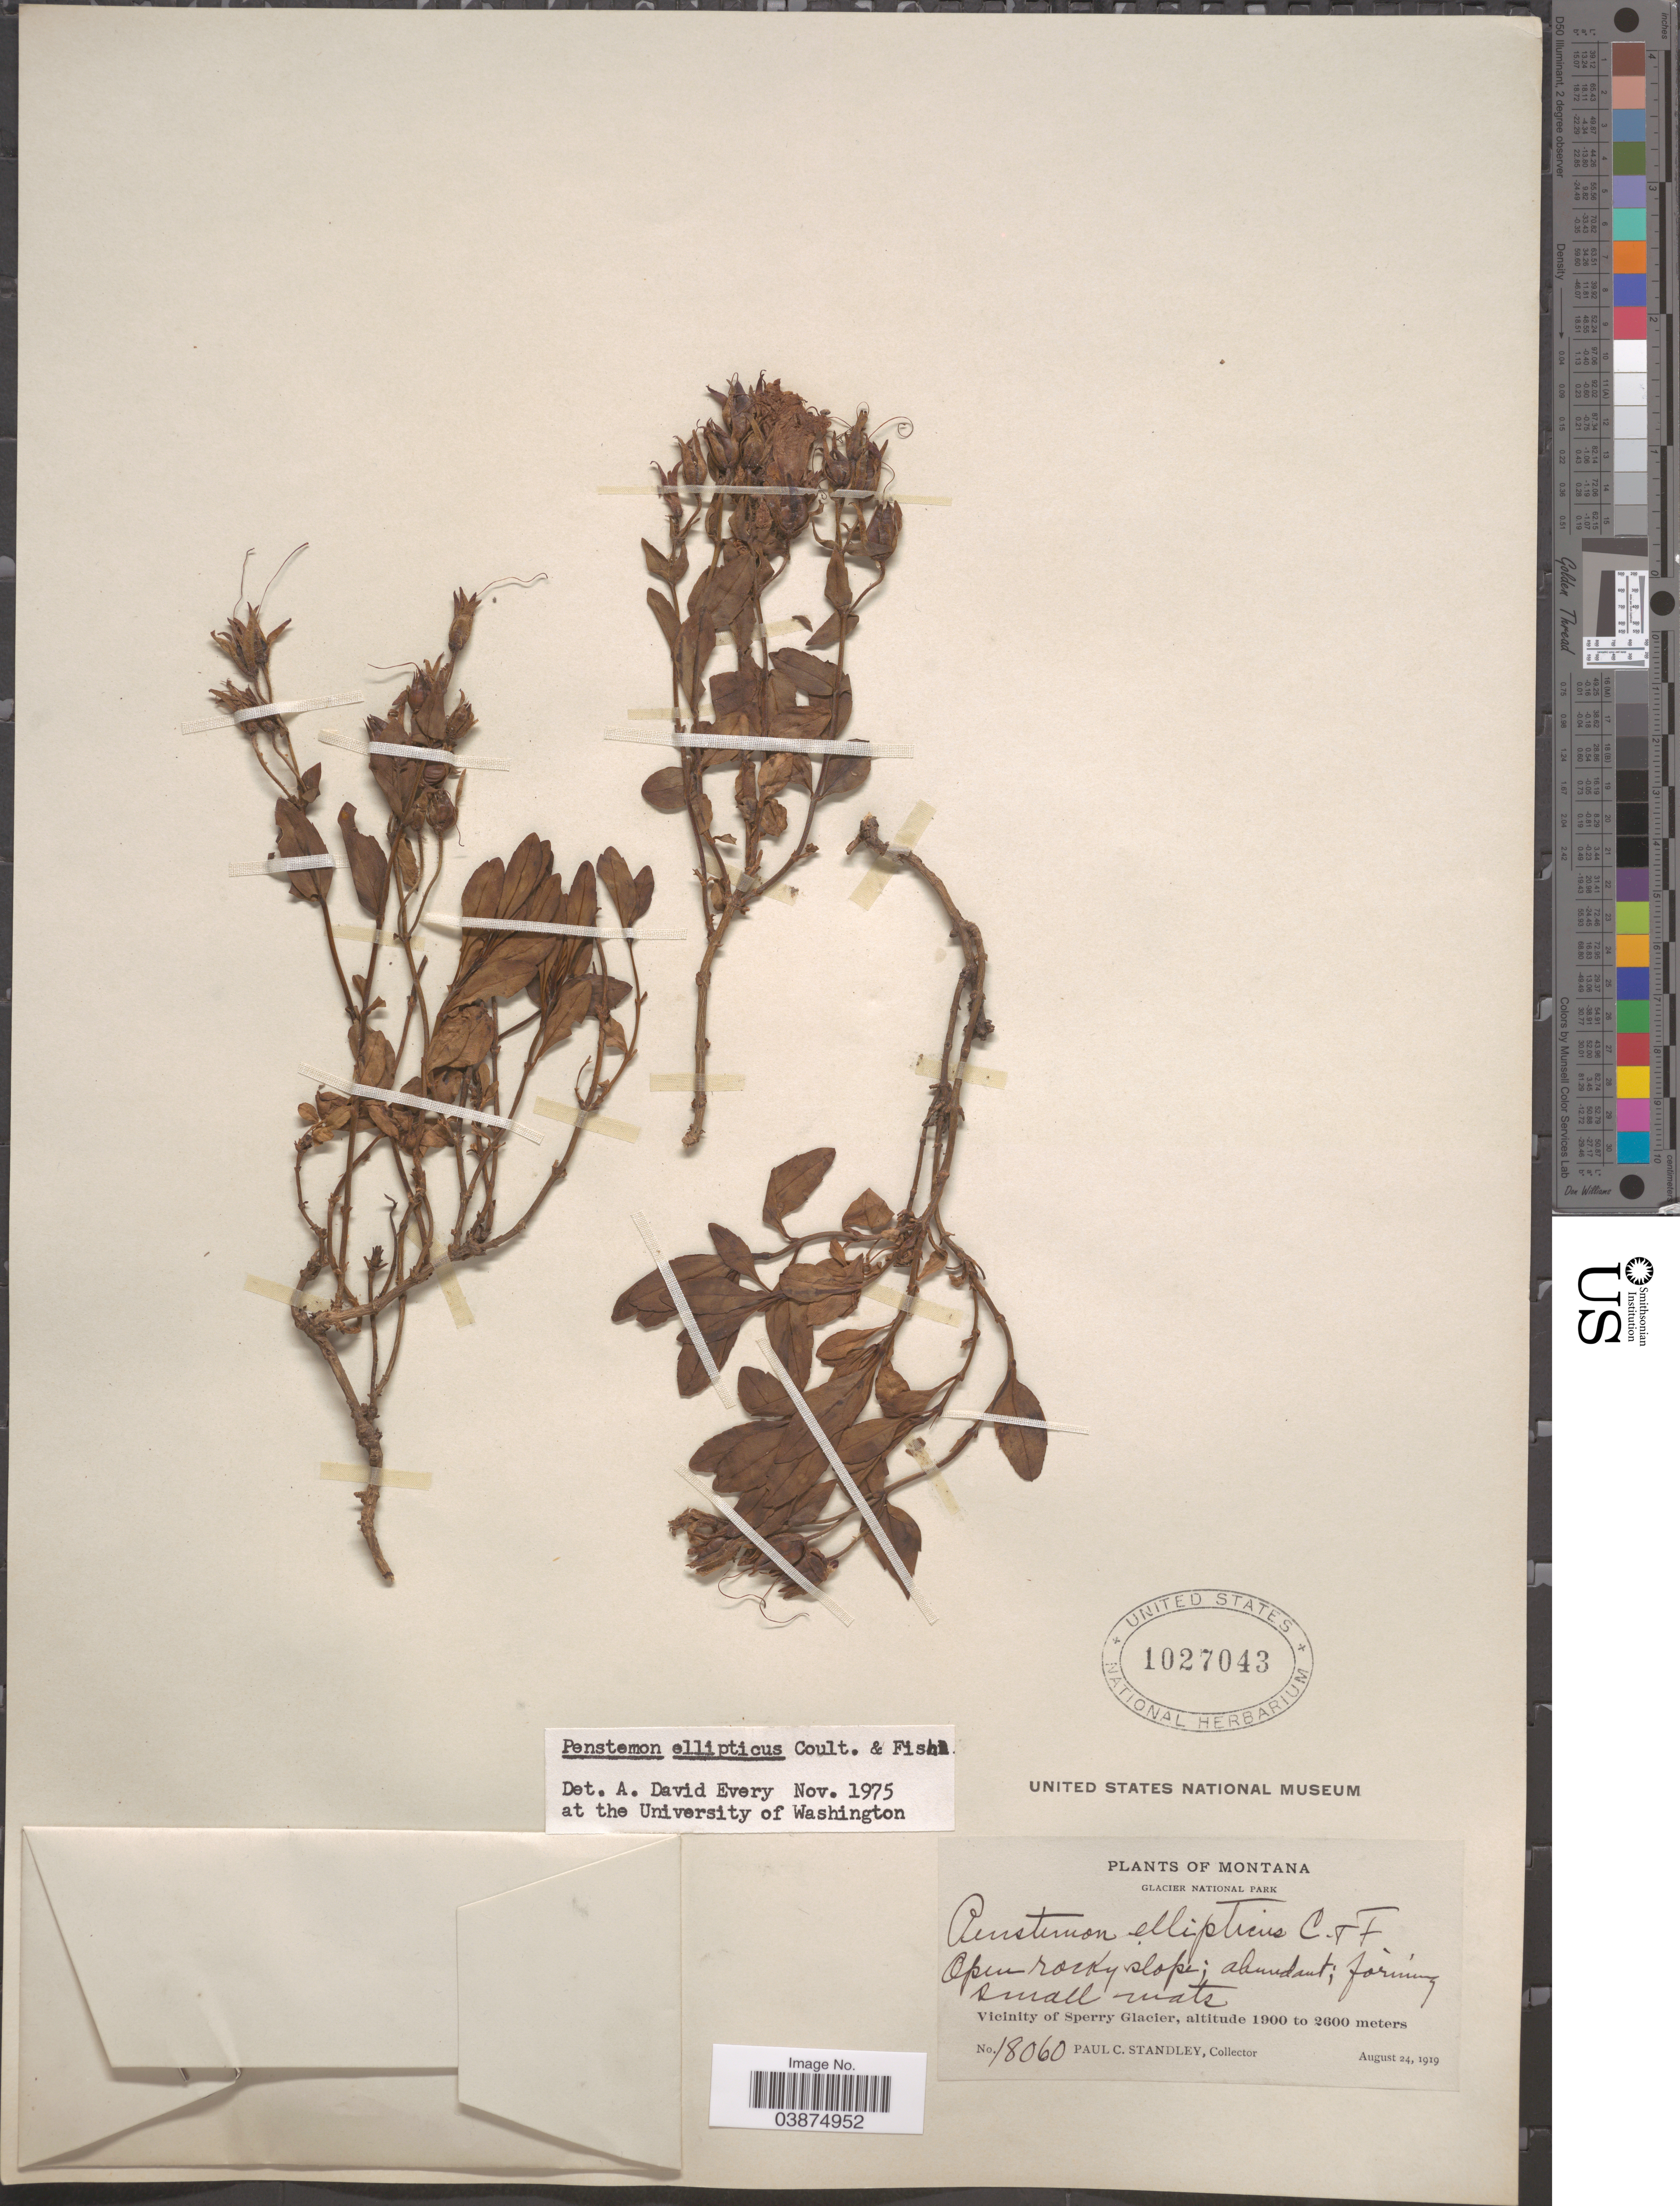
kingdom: Plantae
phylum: Tracheophyta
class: Magnoliopsida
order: Lamiales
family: Plantaginaceae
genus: Penstemon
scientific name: Penstemon ellipticus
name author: Greene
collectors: P. C. Standley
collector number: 18060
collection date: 1919-08-24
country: United States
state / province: Montana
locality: Glacier National Park. Vicinity of Sperry Glacier.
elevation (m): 1900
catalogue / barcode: US 1027043